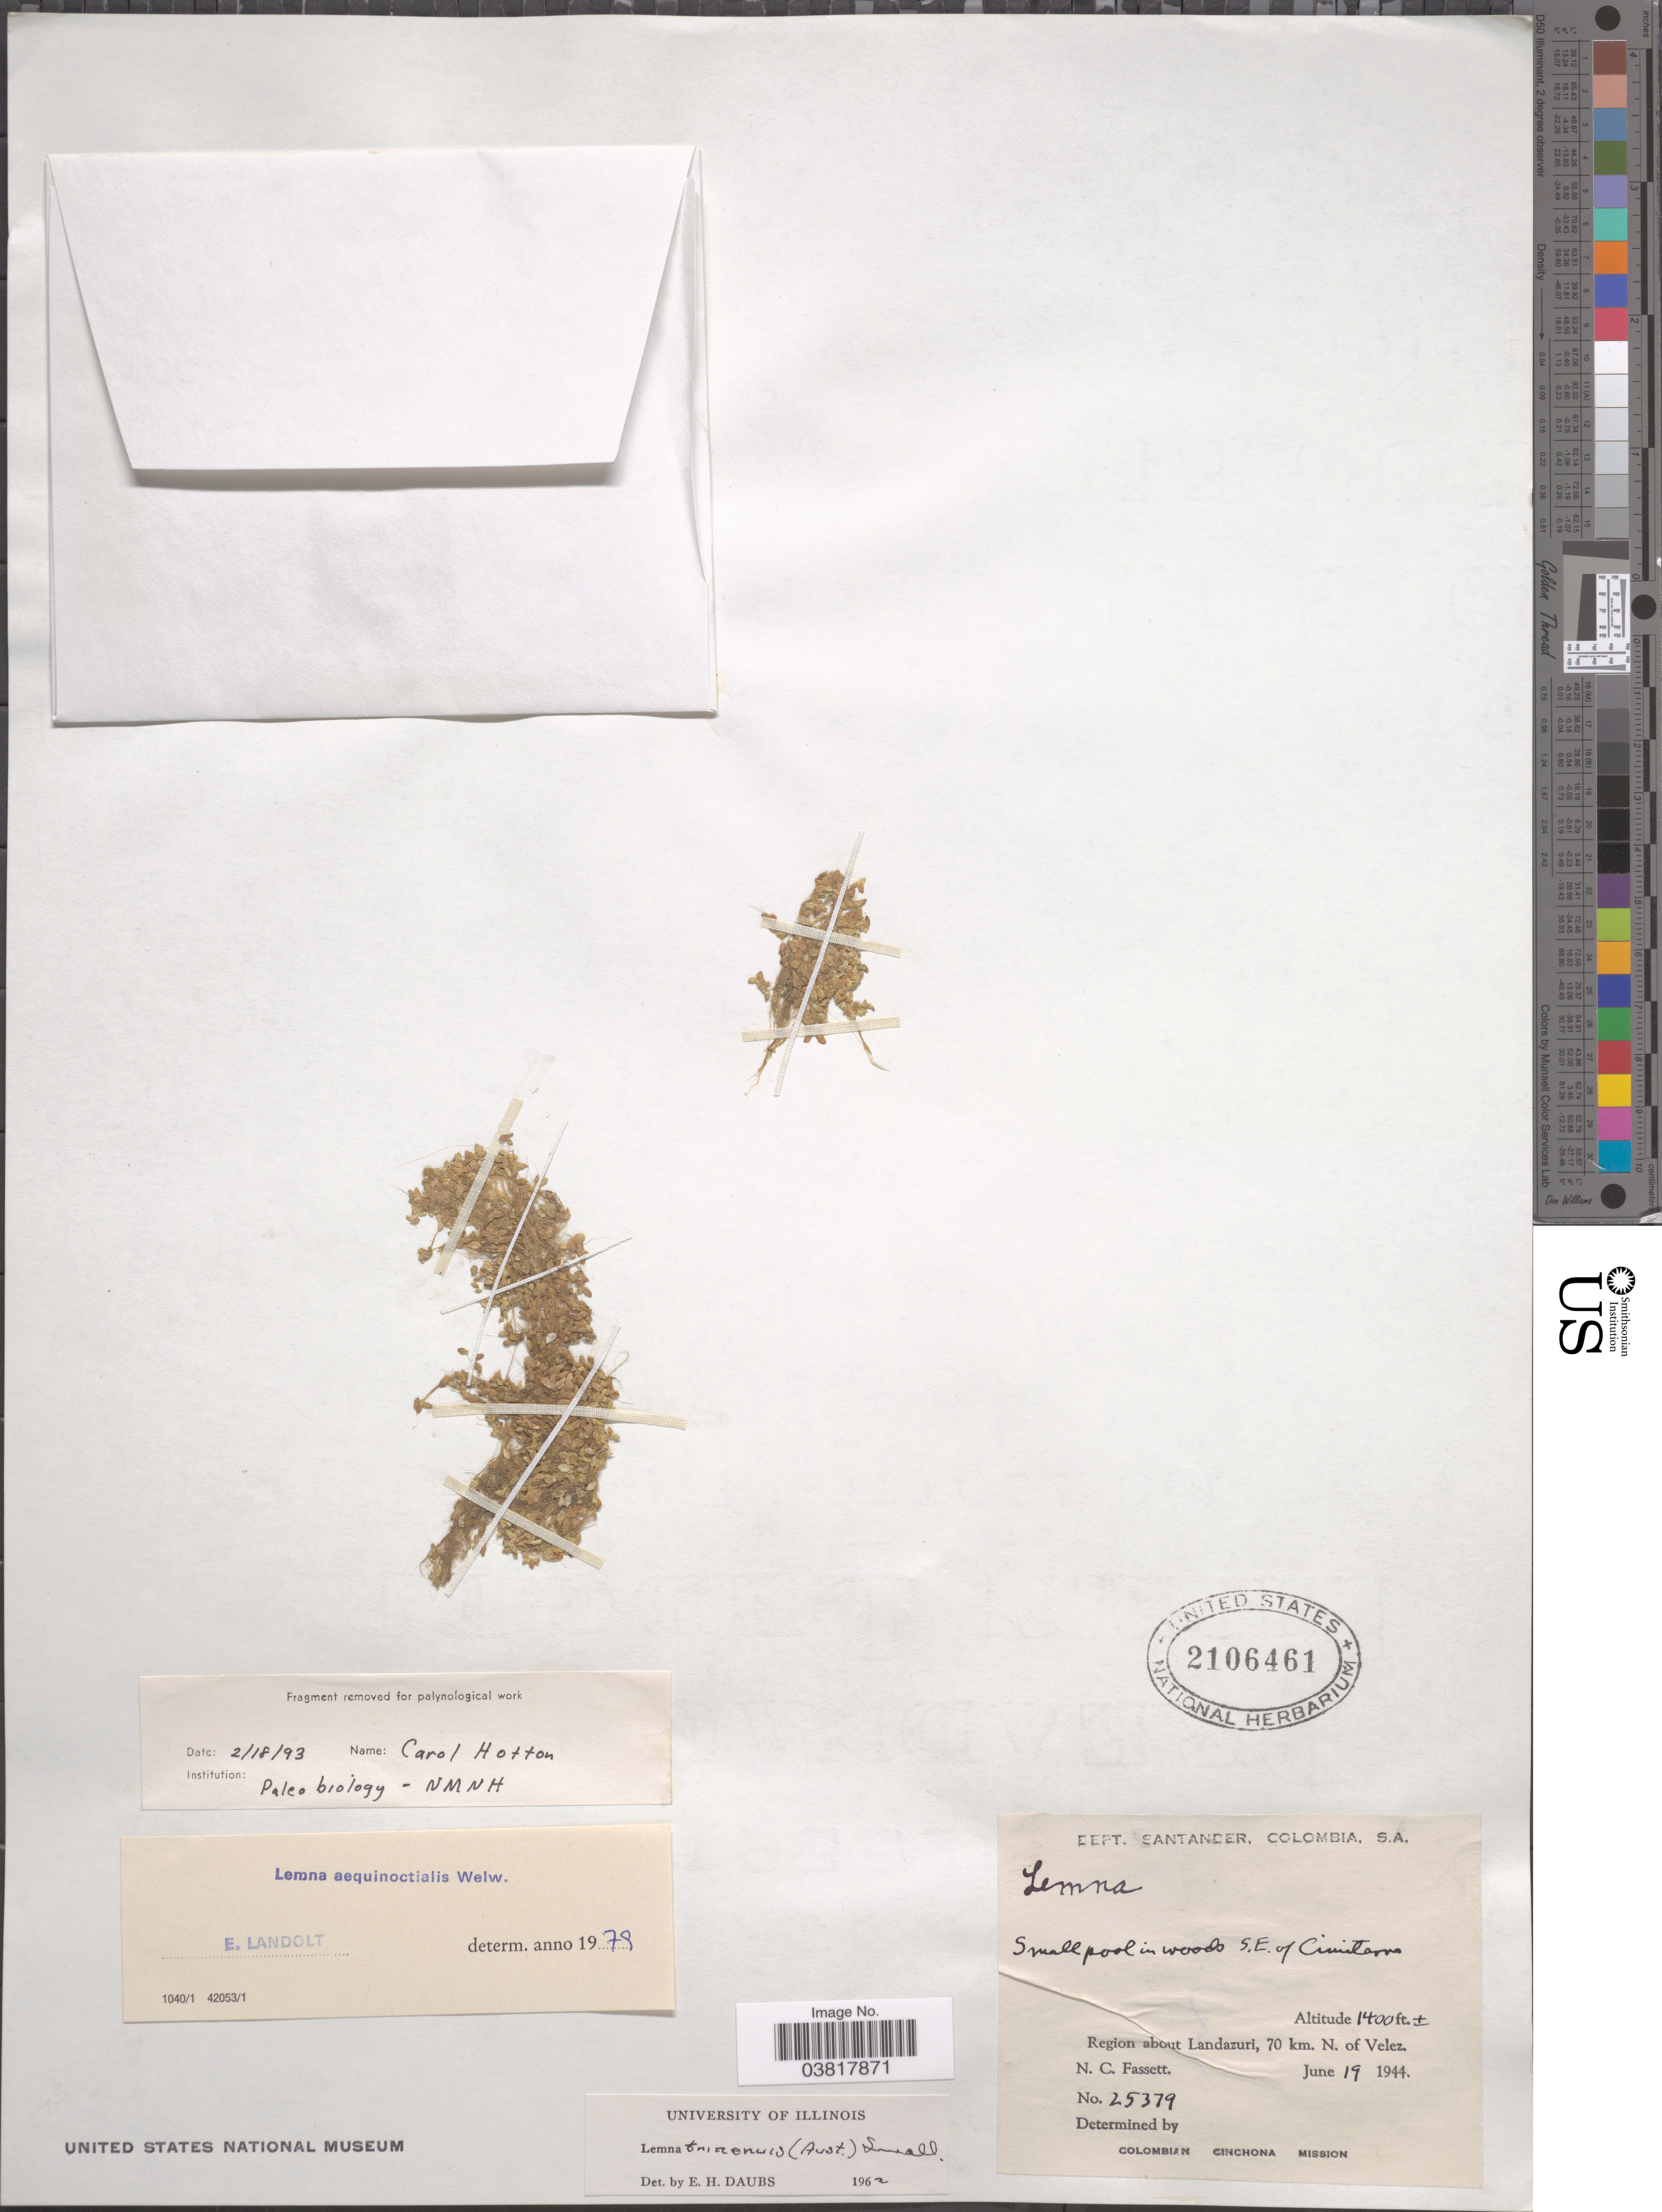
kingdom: Plantae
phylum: Tracheophyta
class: Liliopsida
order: Alismatales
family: Araceae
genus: Lemna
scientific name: Lemna aequinoctialis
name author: Welw.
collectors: N. C. Fassett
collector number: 25379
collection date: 1944-06-19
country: Colombia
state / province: Santander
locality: Dept. Santander. In woods S.E. of Cimitarra. Region about Landazuri, 70 km. N. of Velez.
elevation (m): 427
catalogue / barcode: US 2106461